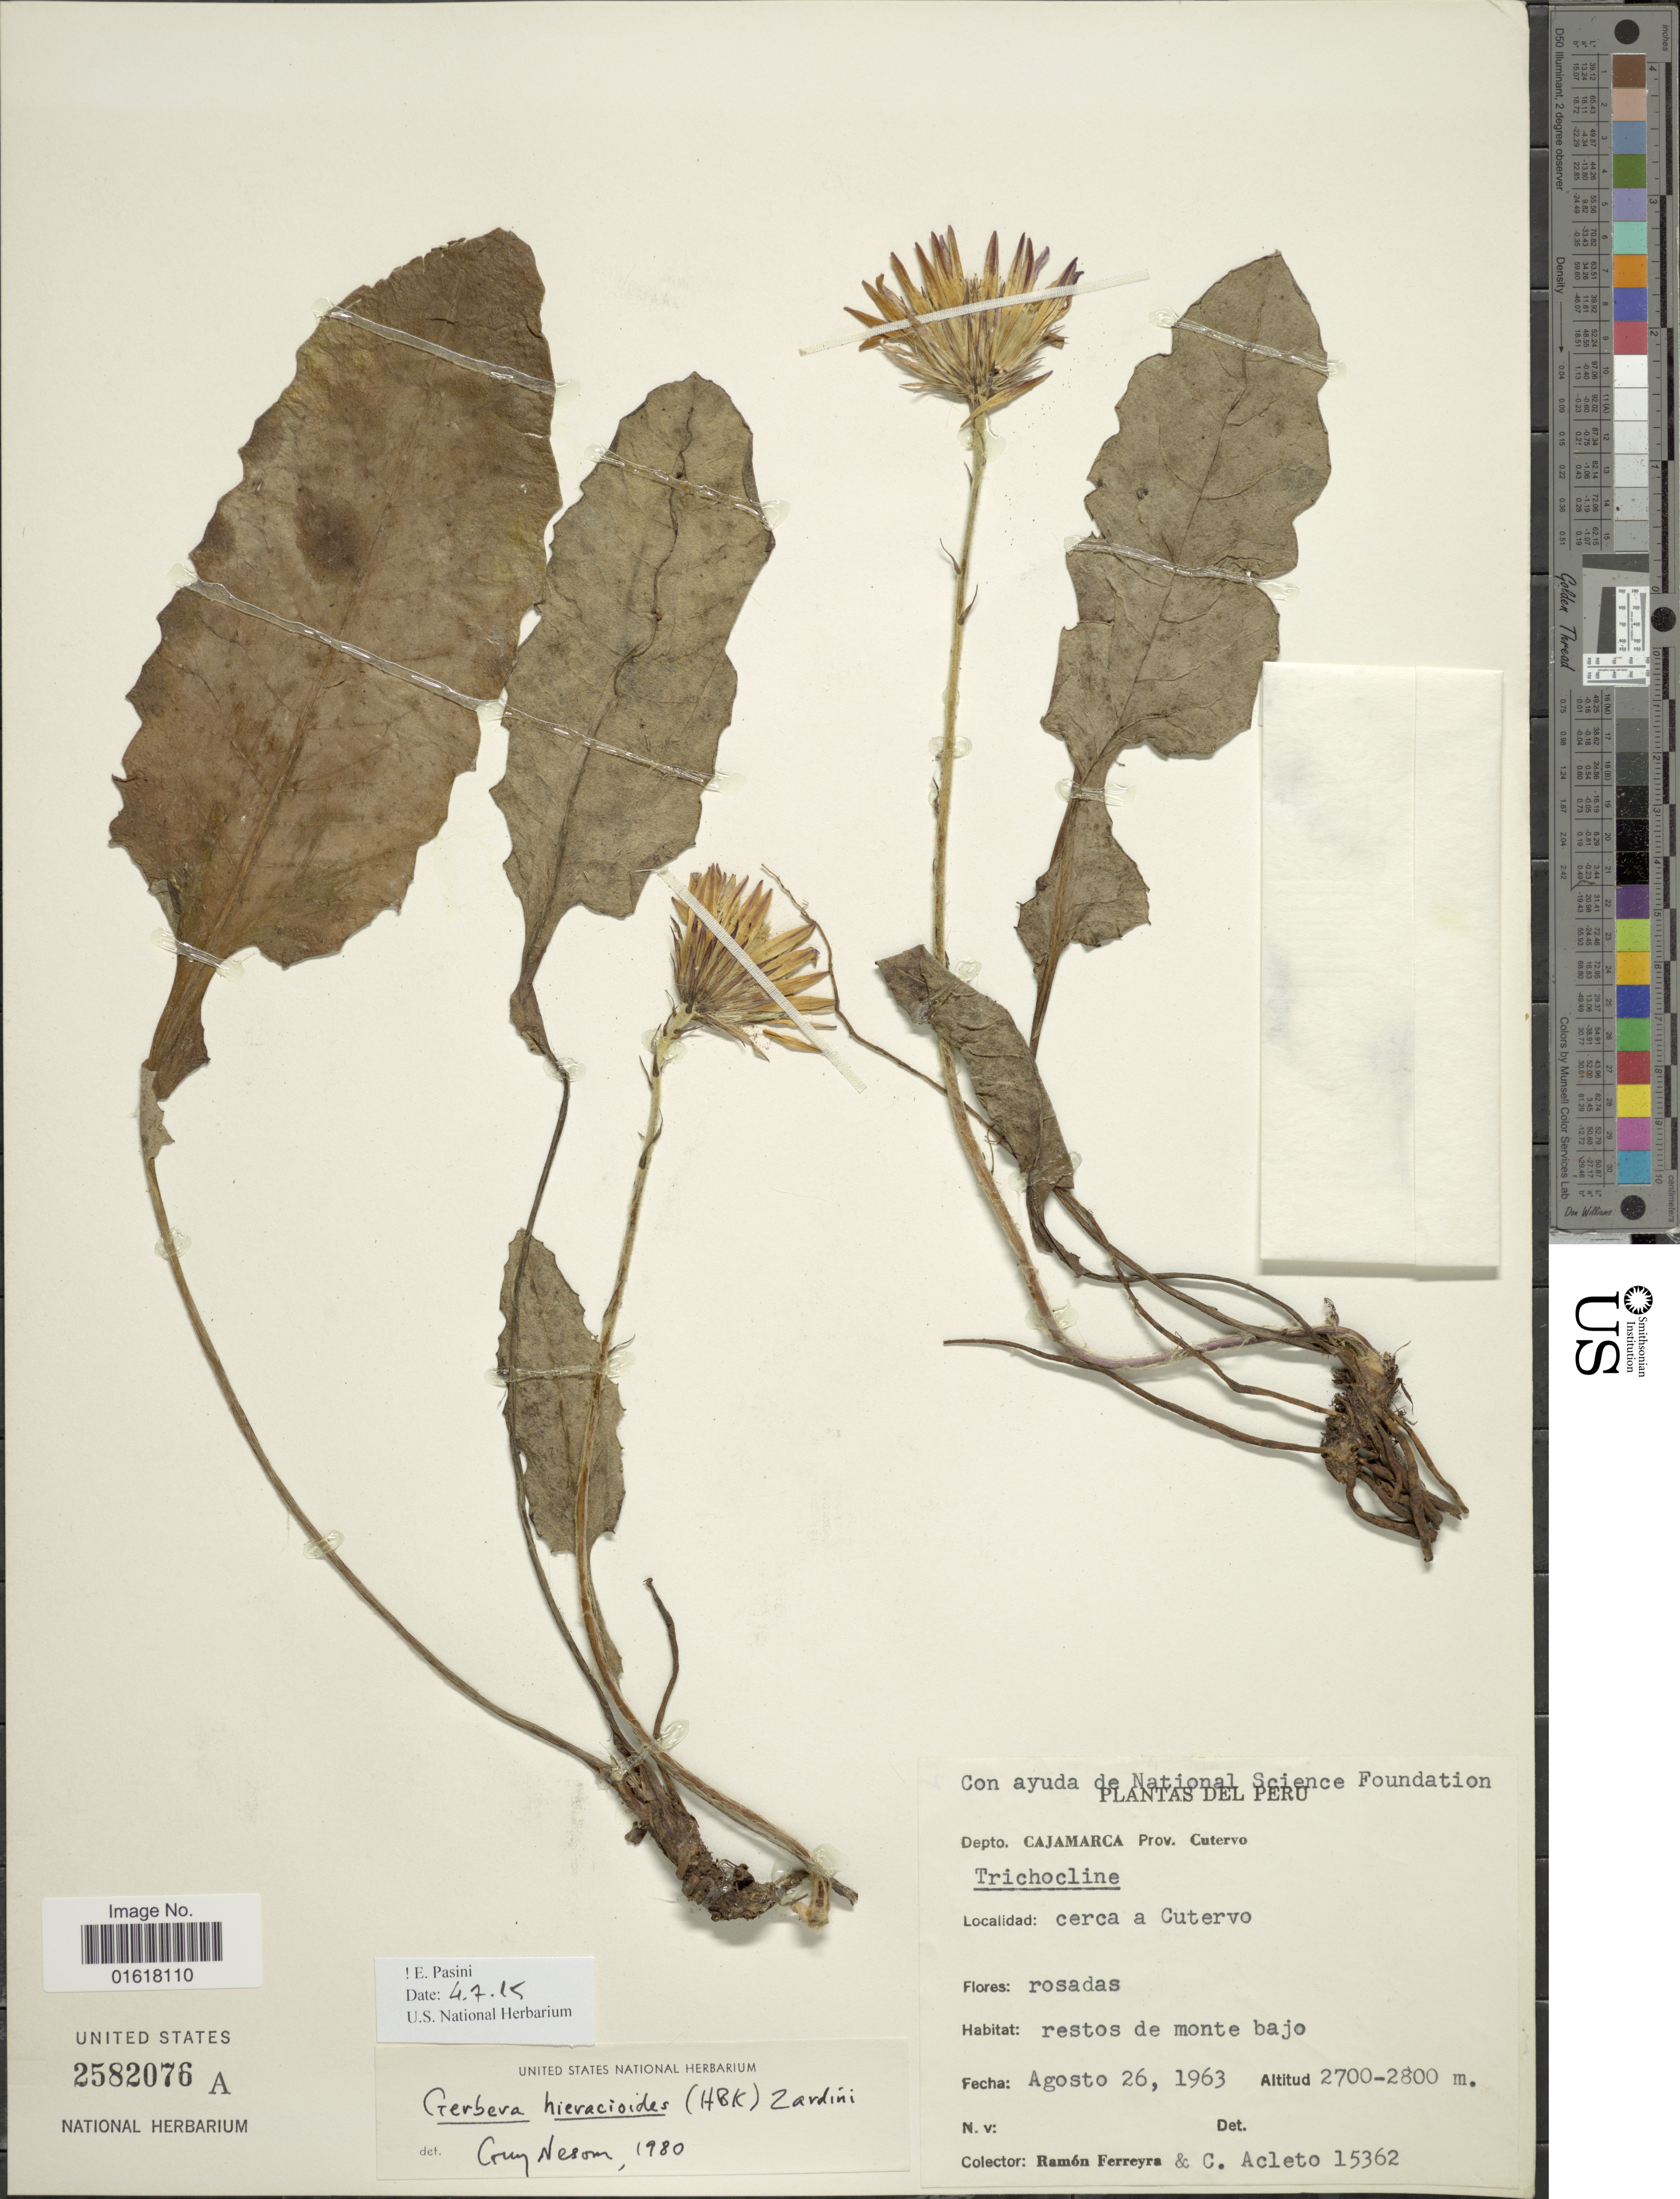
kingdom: Plantae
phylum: Tracheophyta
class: Magnoliopsida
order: Asterales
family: Asteraceae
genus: Trichocline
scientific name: Trichocline hieracioides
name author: (Kunth) Ferreyra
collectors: R. A. Ferreyra & C. Acleto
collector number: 15362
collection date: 1963-08-26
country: Peru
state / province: Cajamarca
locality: Prov. Cutervo. cerca a Cutervo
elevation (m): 2700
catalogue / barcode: US 2582076A